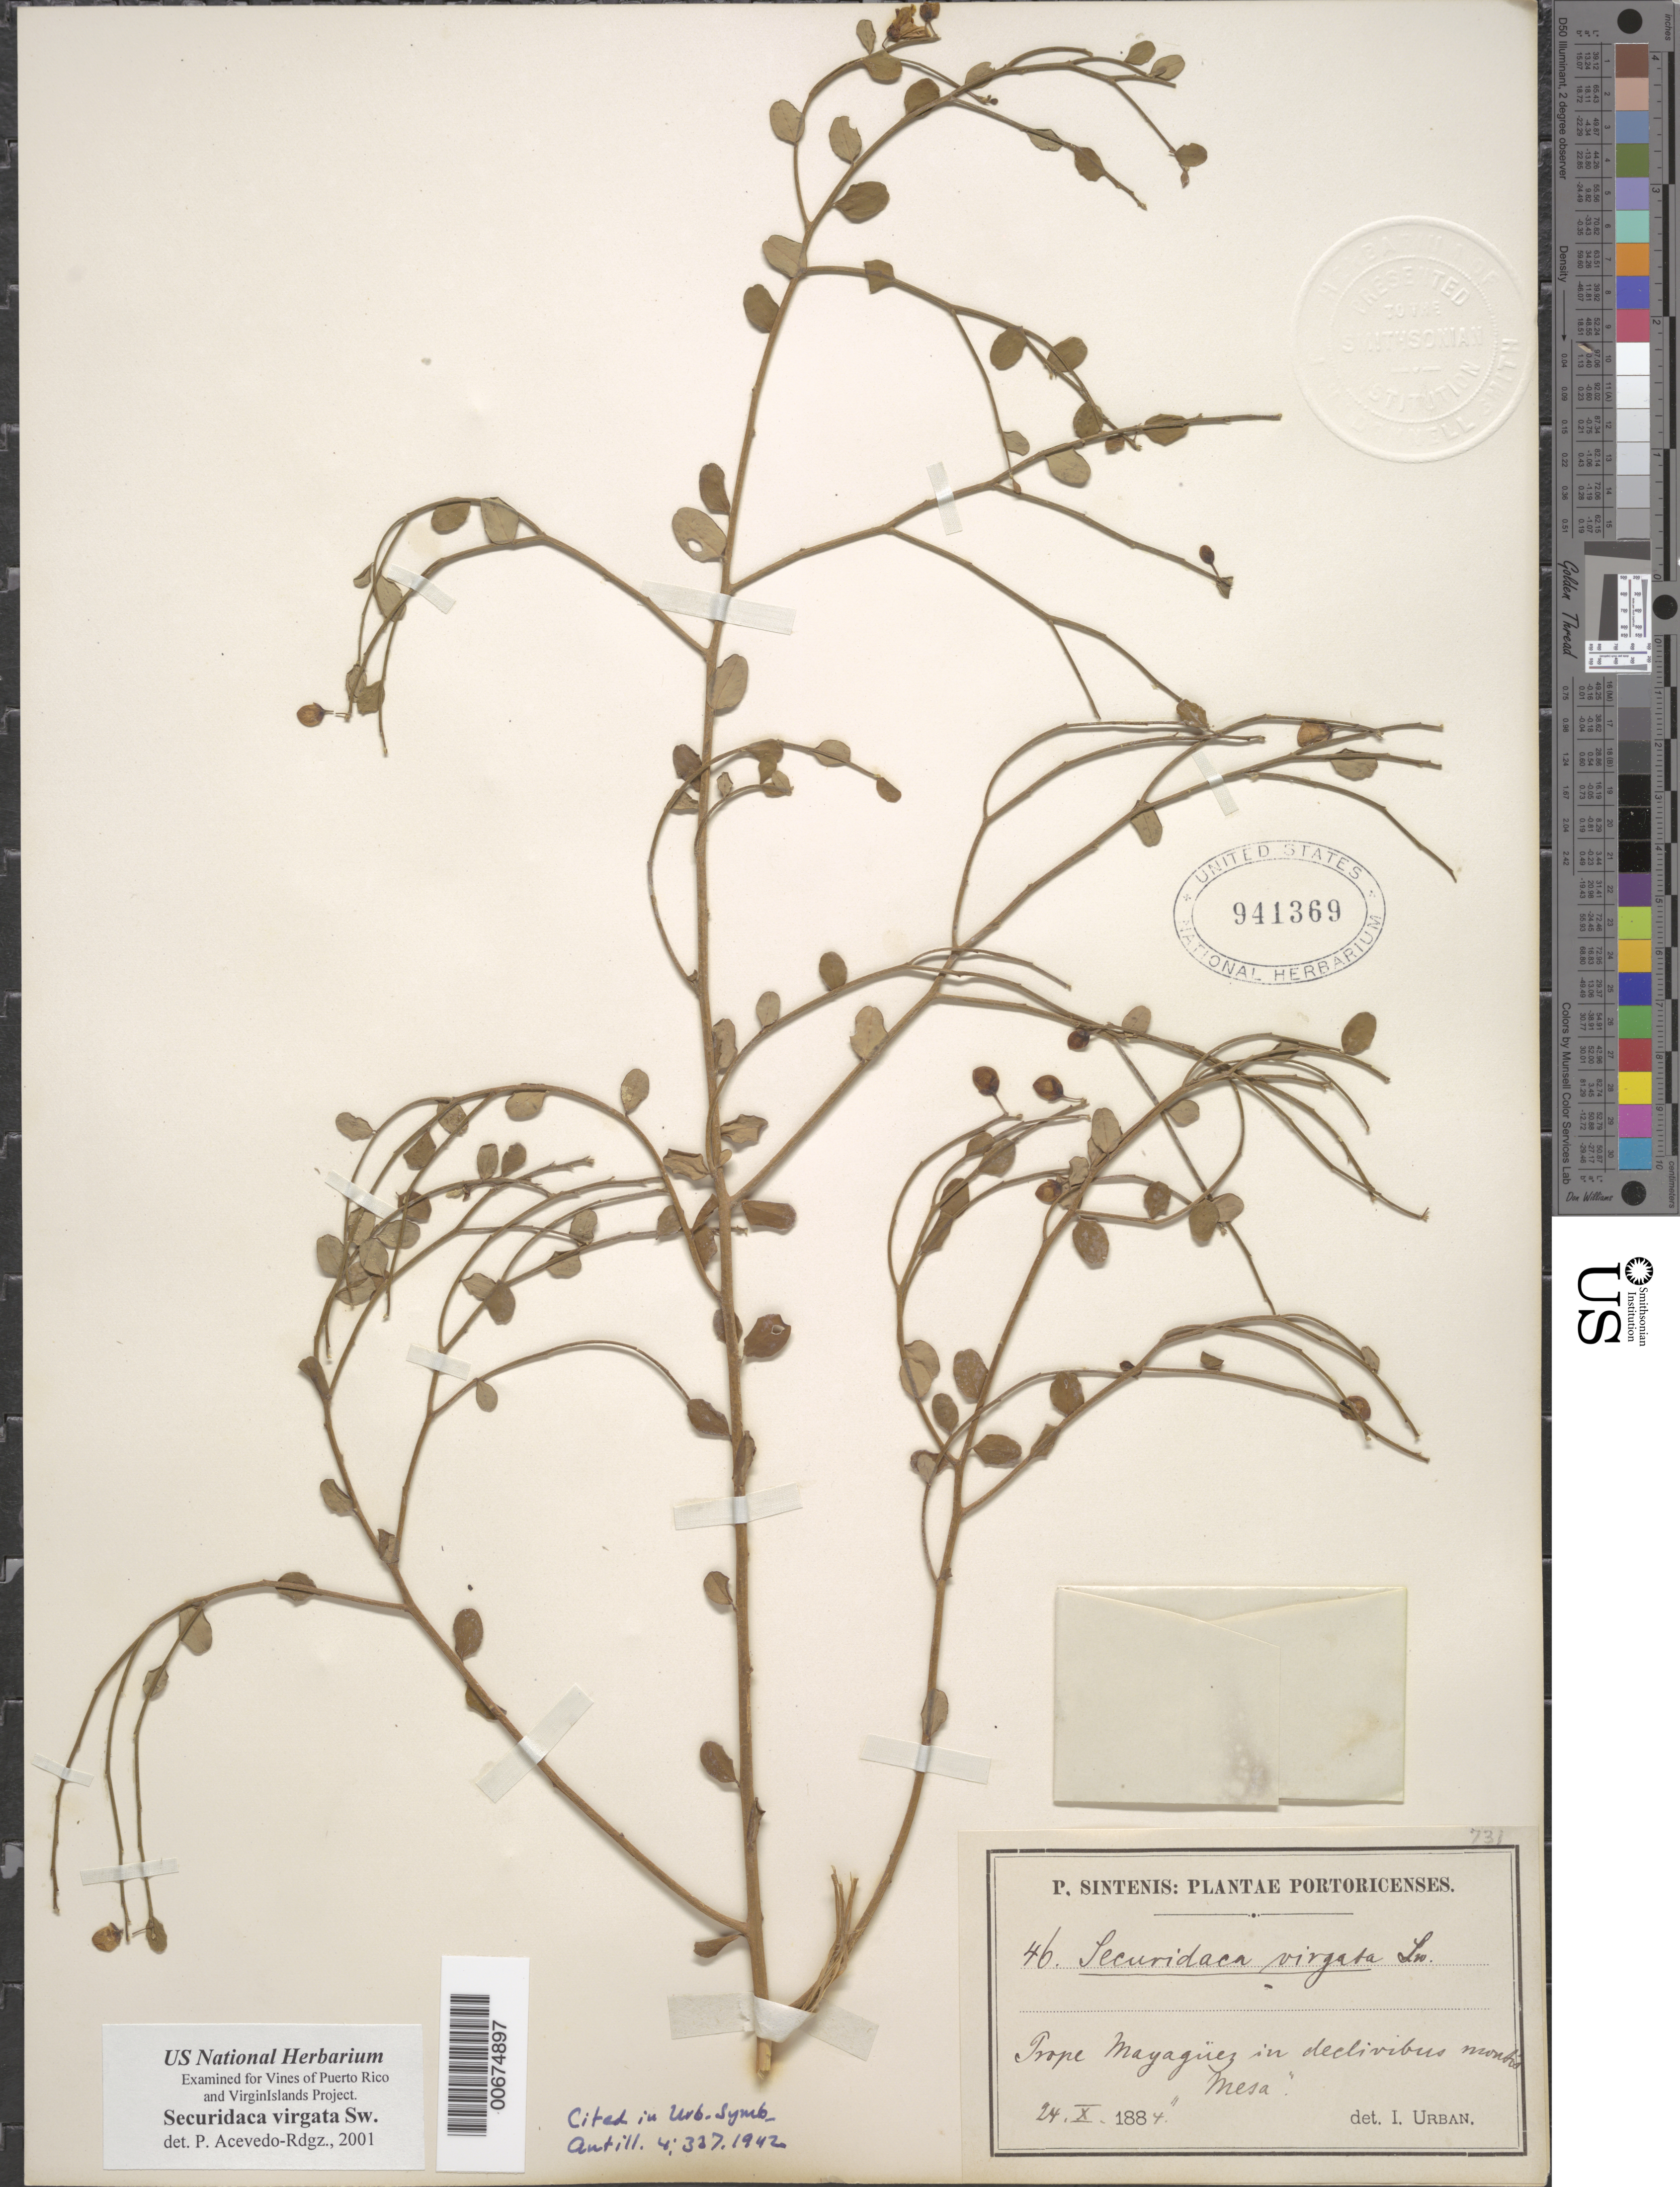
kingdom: Plantae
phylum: Tracheophyta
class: Magnoliopsida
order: Fabales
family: Polygalaceae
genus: Securidaca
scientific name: Securidaca virgata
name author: Sw.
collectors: P. Sintenis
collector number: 46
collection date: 1884-10-24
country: Puerto Rico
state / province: Mayagüez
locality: Prope Mayagüez in declivibus montis "Mesa".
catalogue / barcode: US 941369